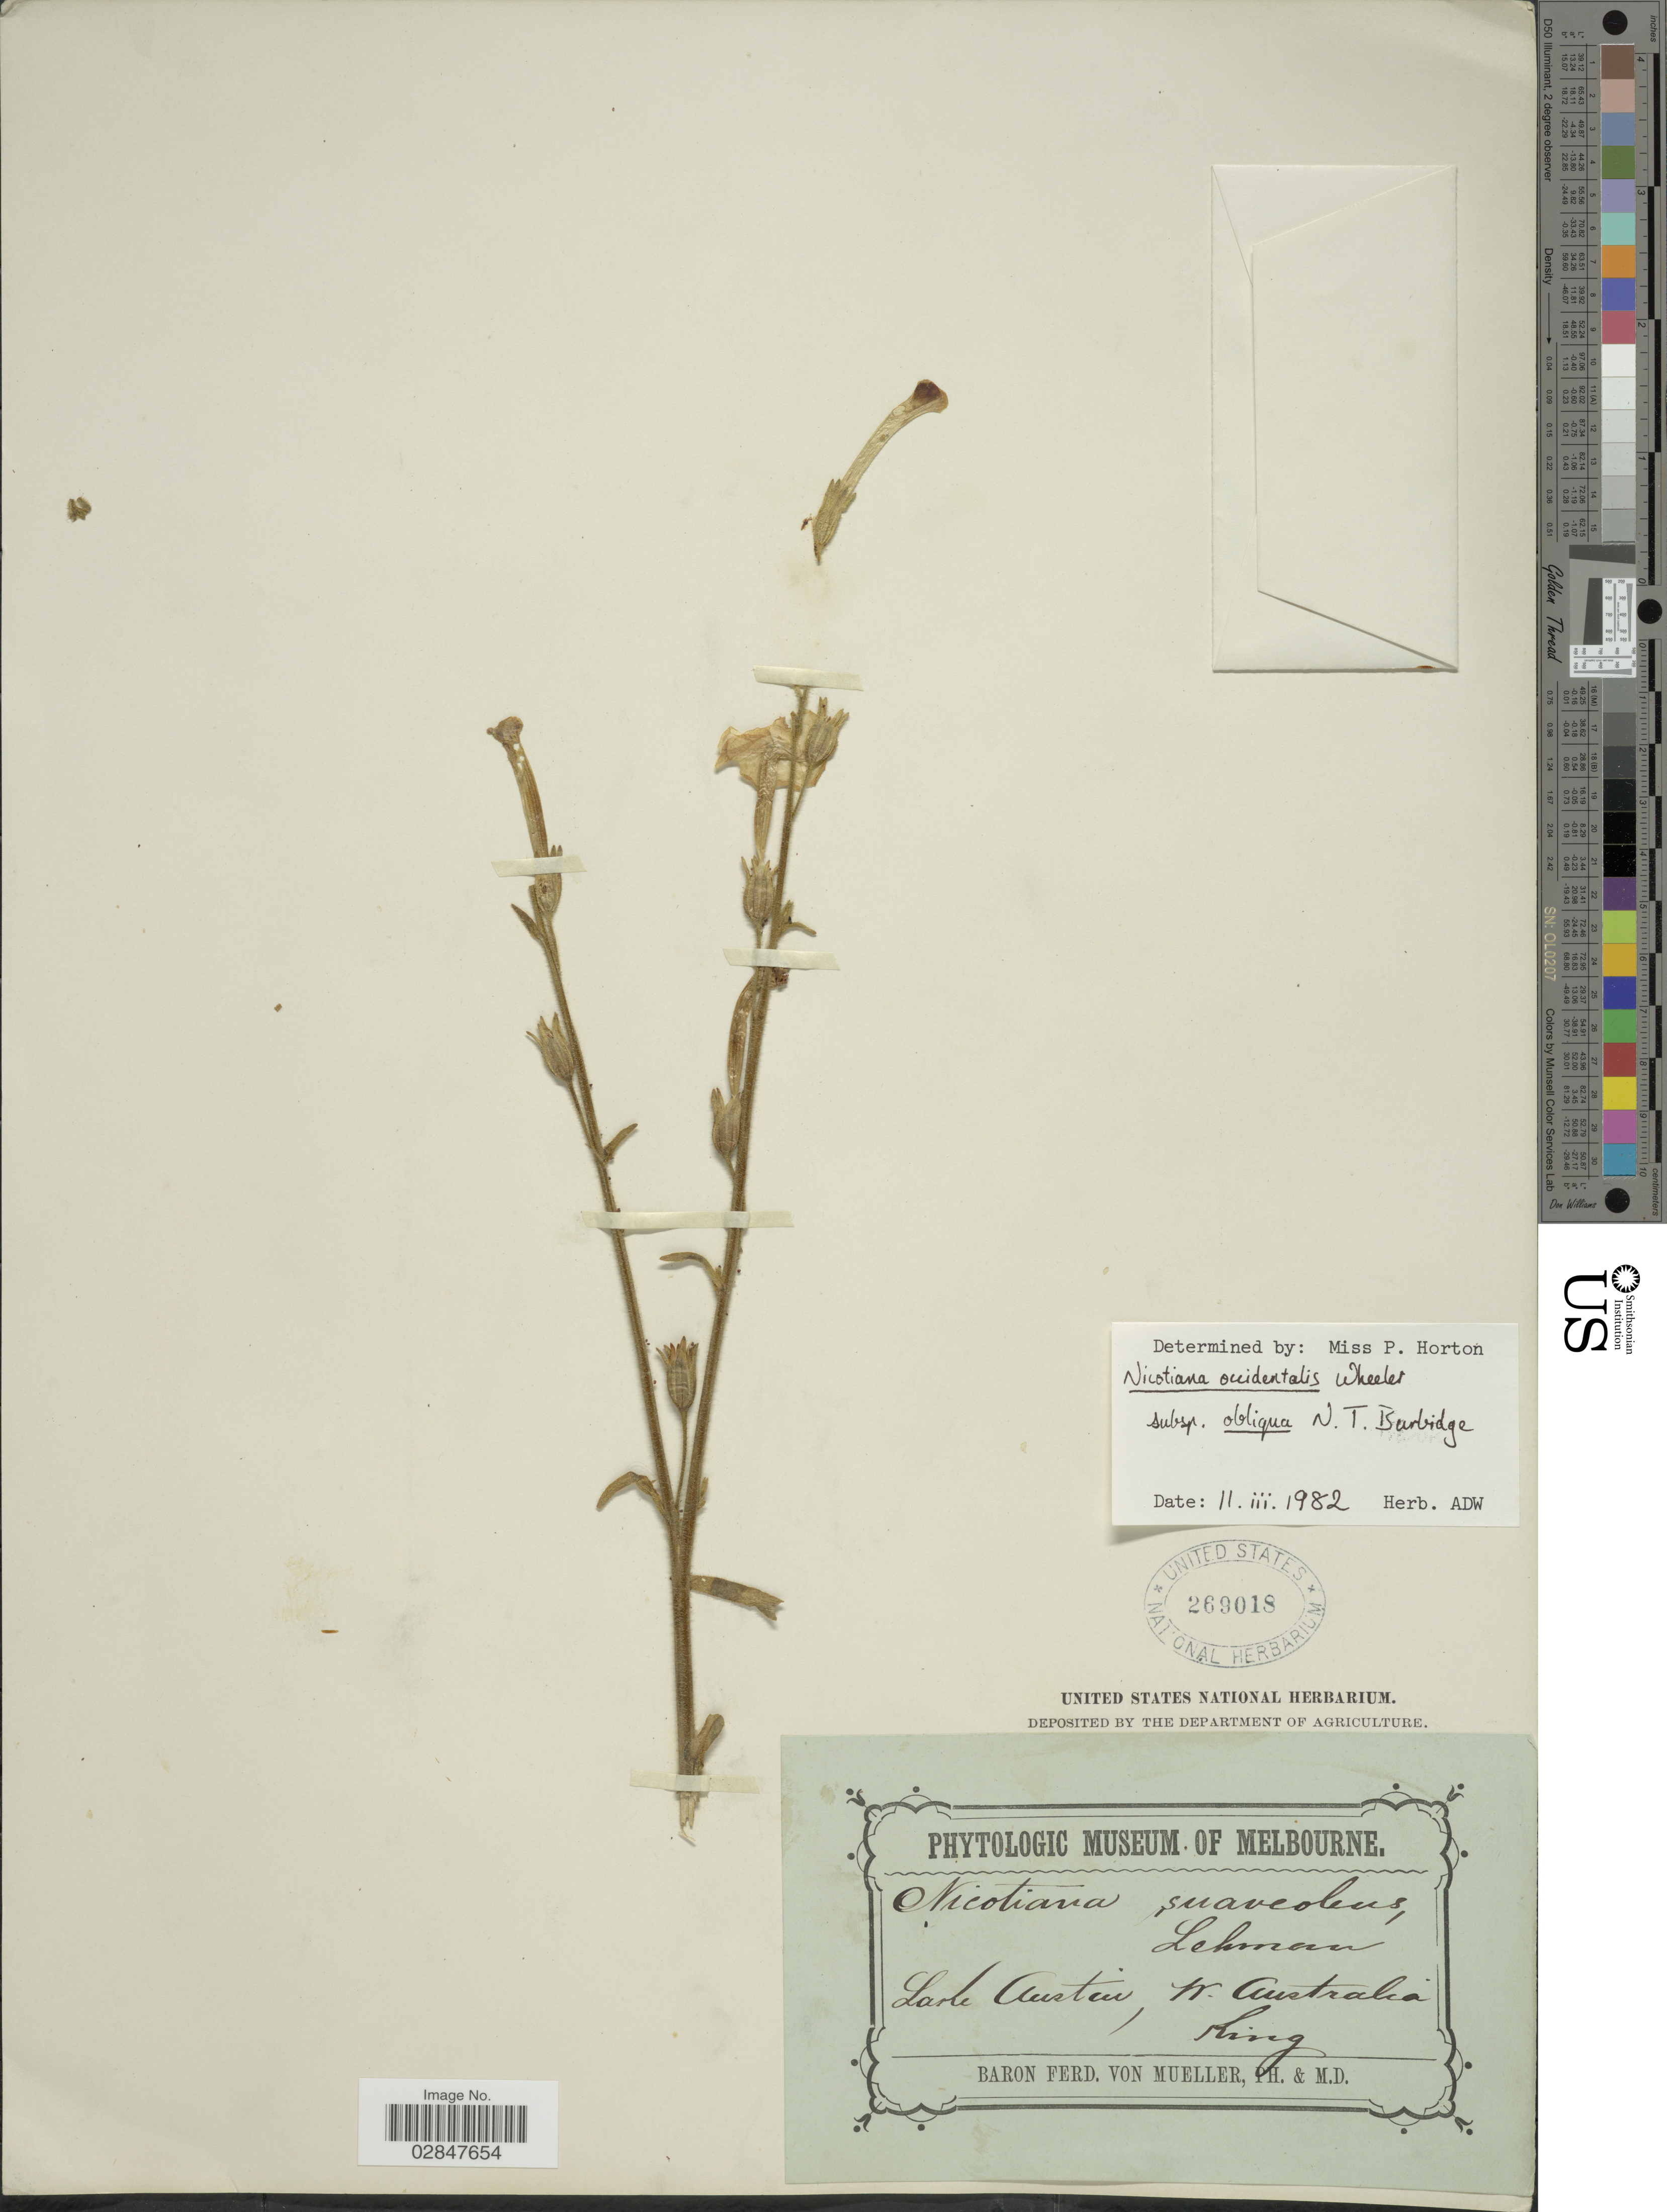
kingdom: Plantae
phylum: Tracheophyta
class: Magnoliopsida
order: Solanales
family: Solanaceae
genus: Nicotiana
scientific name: Nicotiana occidentalis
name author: H.-M. Wheeler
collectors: F. von Mueller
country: Australia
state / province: Western Australia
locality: Lake Austin.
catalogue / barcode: US 269018